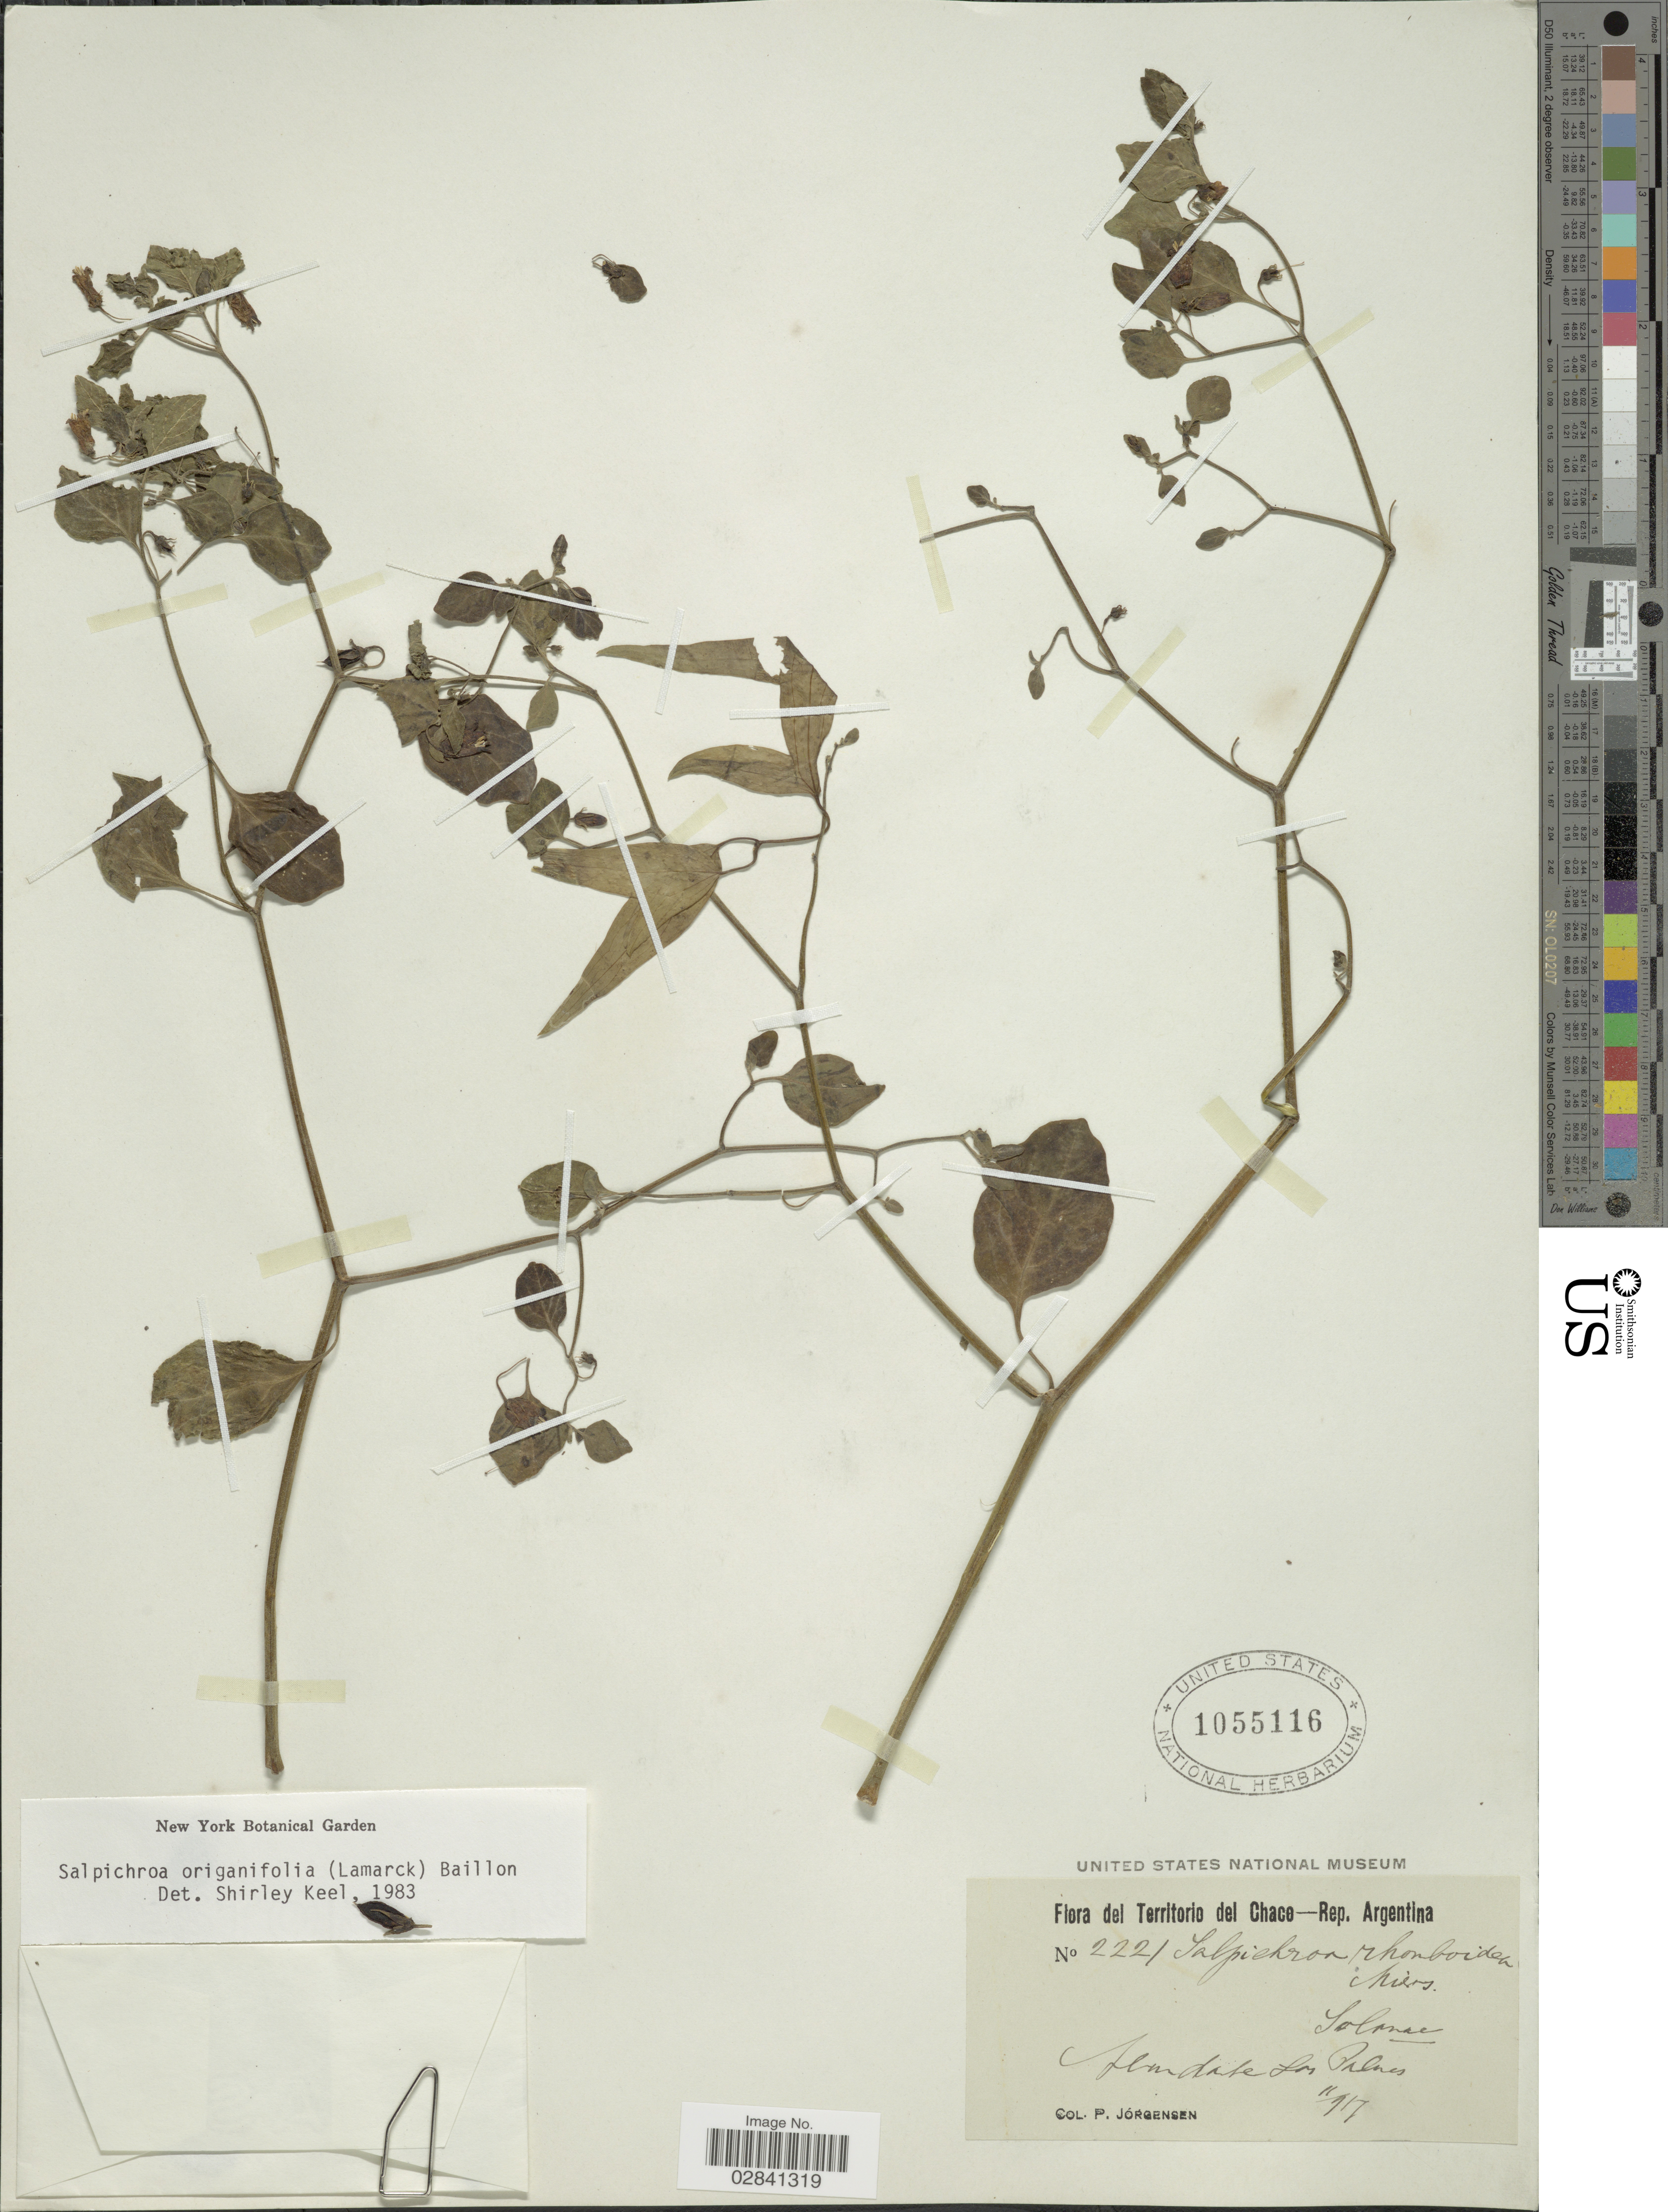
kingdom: Plantae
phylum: Tracheophyta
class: Magnoliopsida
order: Solanales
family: Solanaceae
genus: Salpichroa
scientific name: Salpichroa origanifolia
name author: (Lam.) Baill.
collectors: P. Jörgensen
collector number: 2221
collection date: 1917-11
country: Argentina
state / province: Chaco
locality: Territorio del Chaco. Abundante los Palmas.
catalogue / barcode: US 1055116